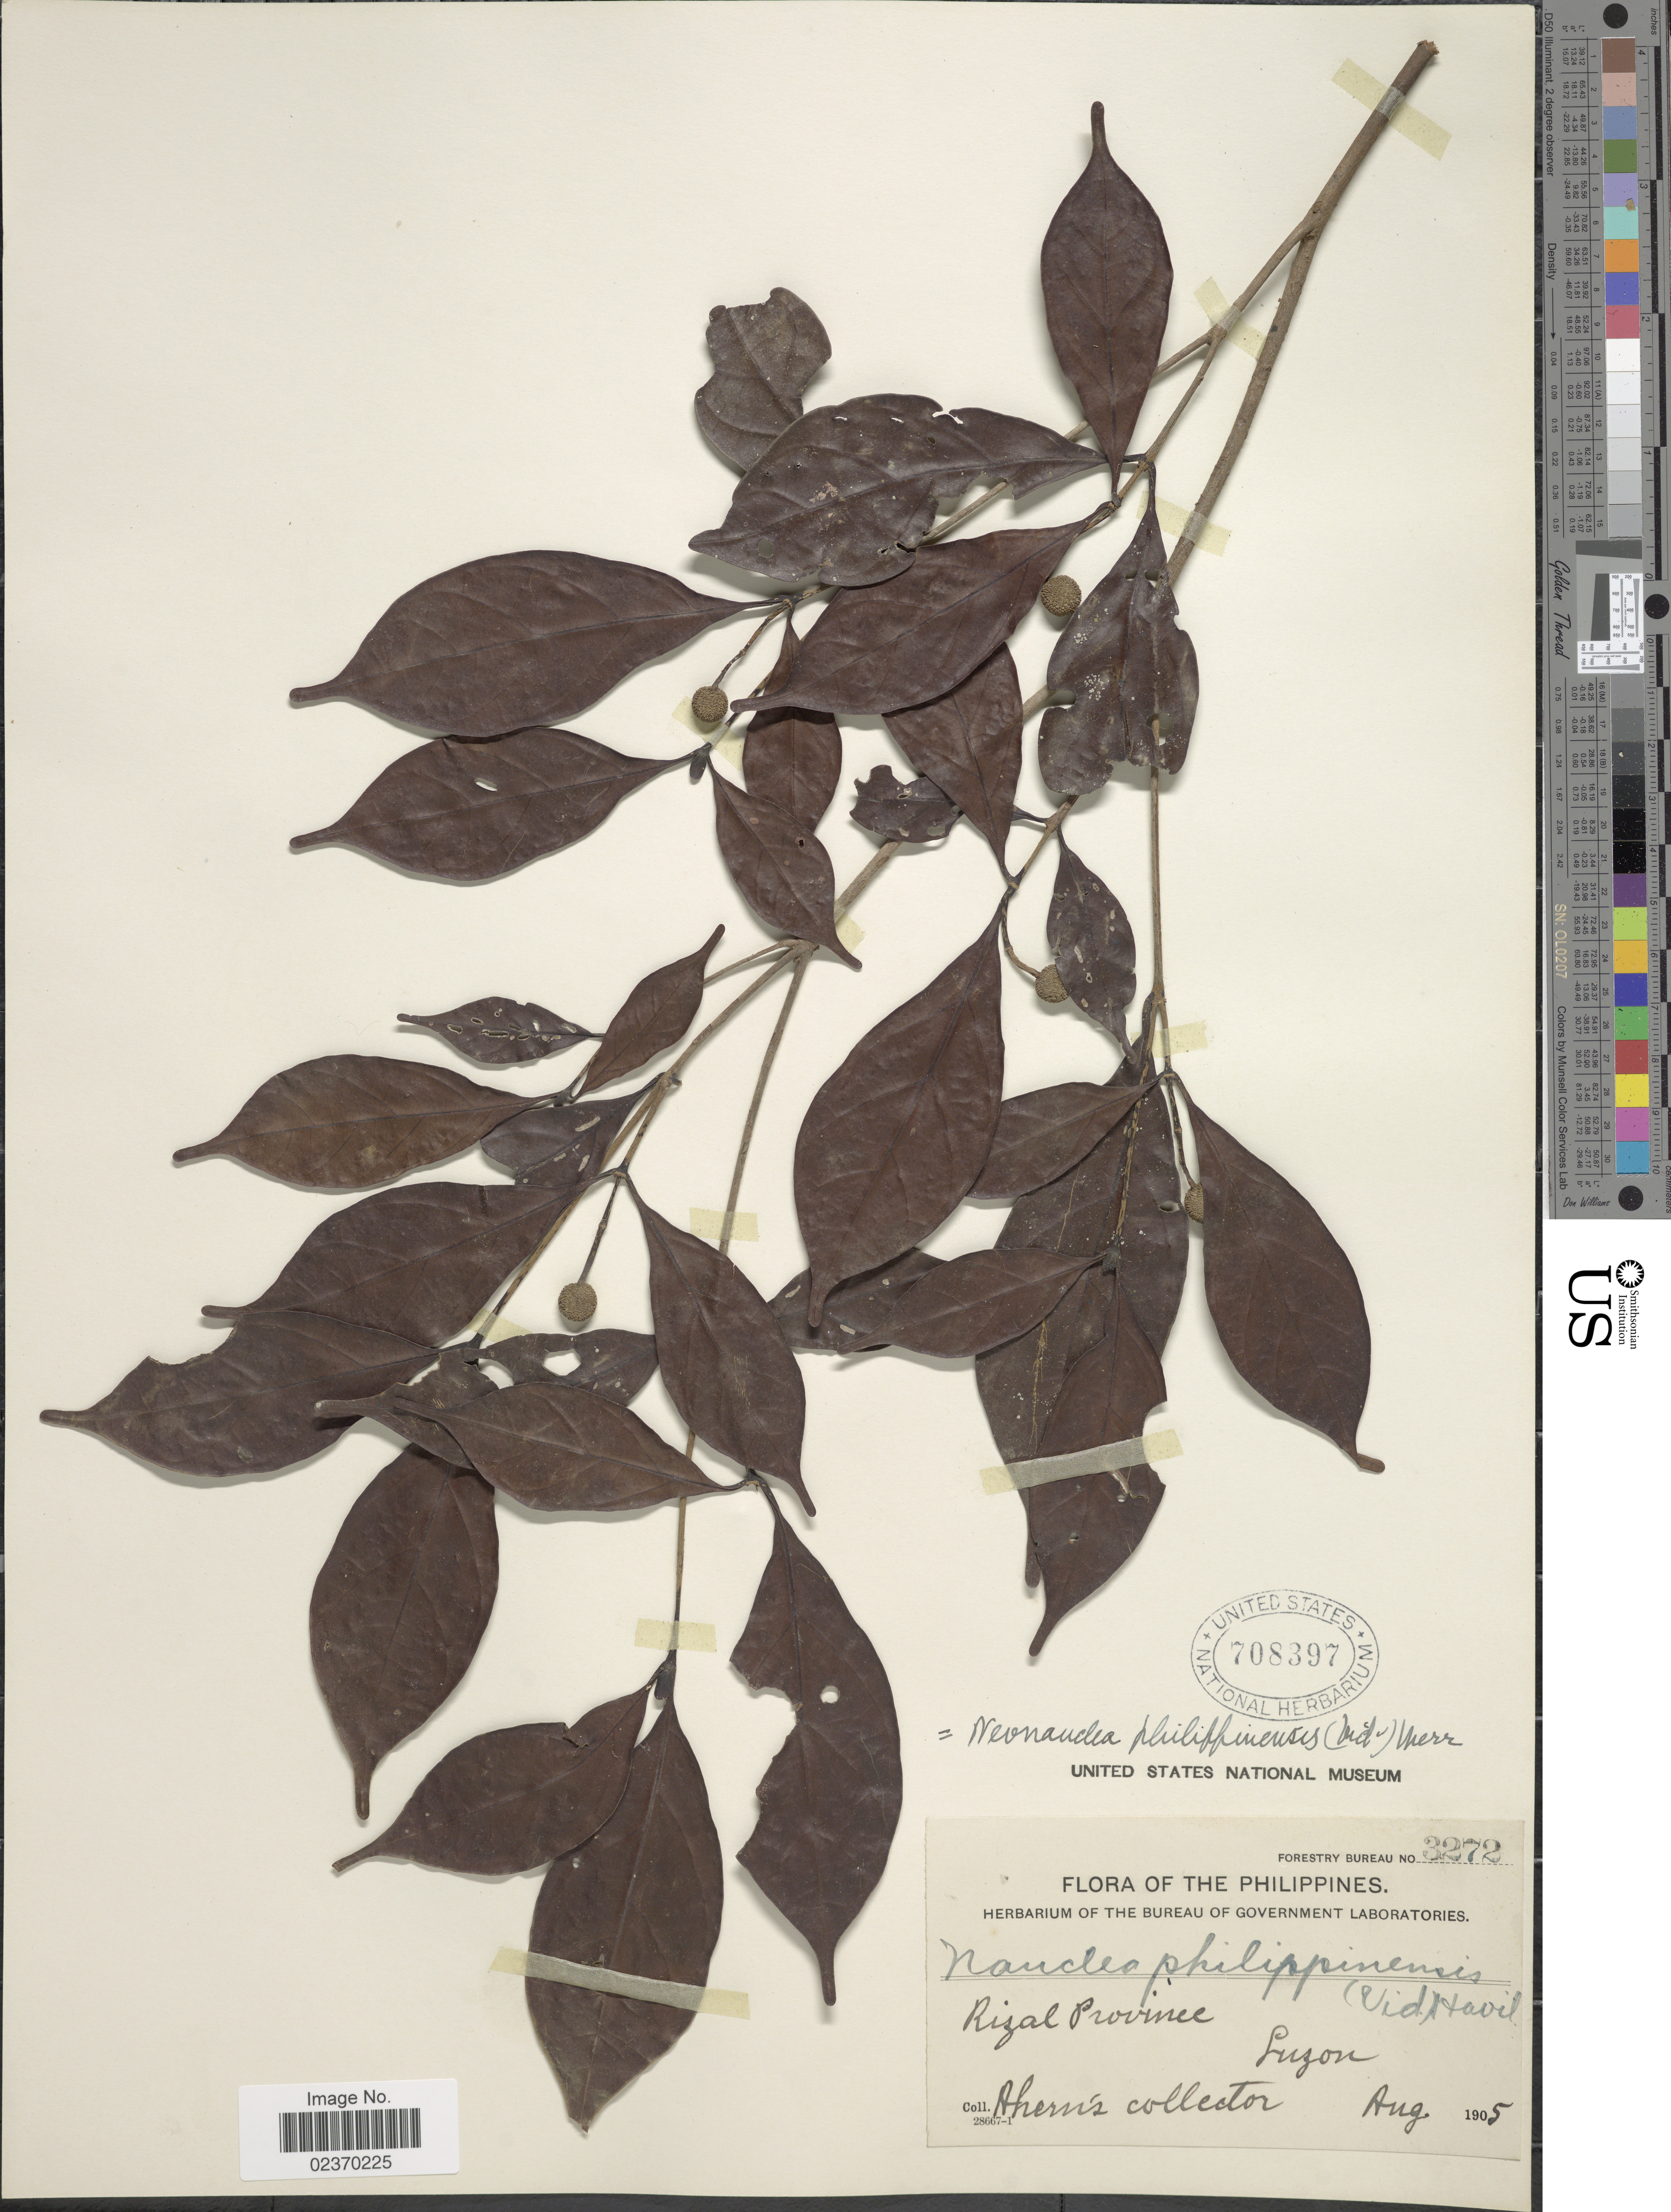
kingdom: Plantae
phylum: Tracheophyta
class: Magnoliopsida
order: Gentianales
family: Rubiaceae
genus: Neonauclea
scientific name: Neonauclea gracilis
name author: (Vidal) Merr.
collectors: Ahern's collector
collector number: Forestry Bureau 3272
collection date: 1905-08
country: Philippines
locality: Rizal Province, Luzon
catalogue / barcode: US 708397